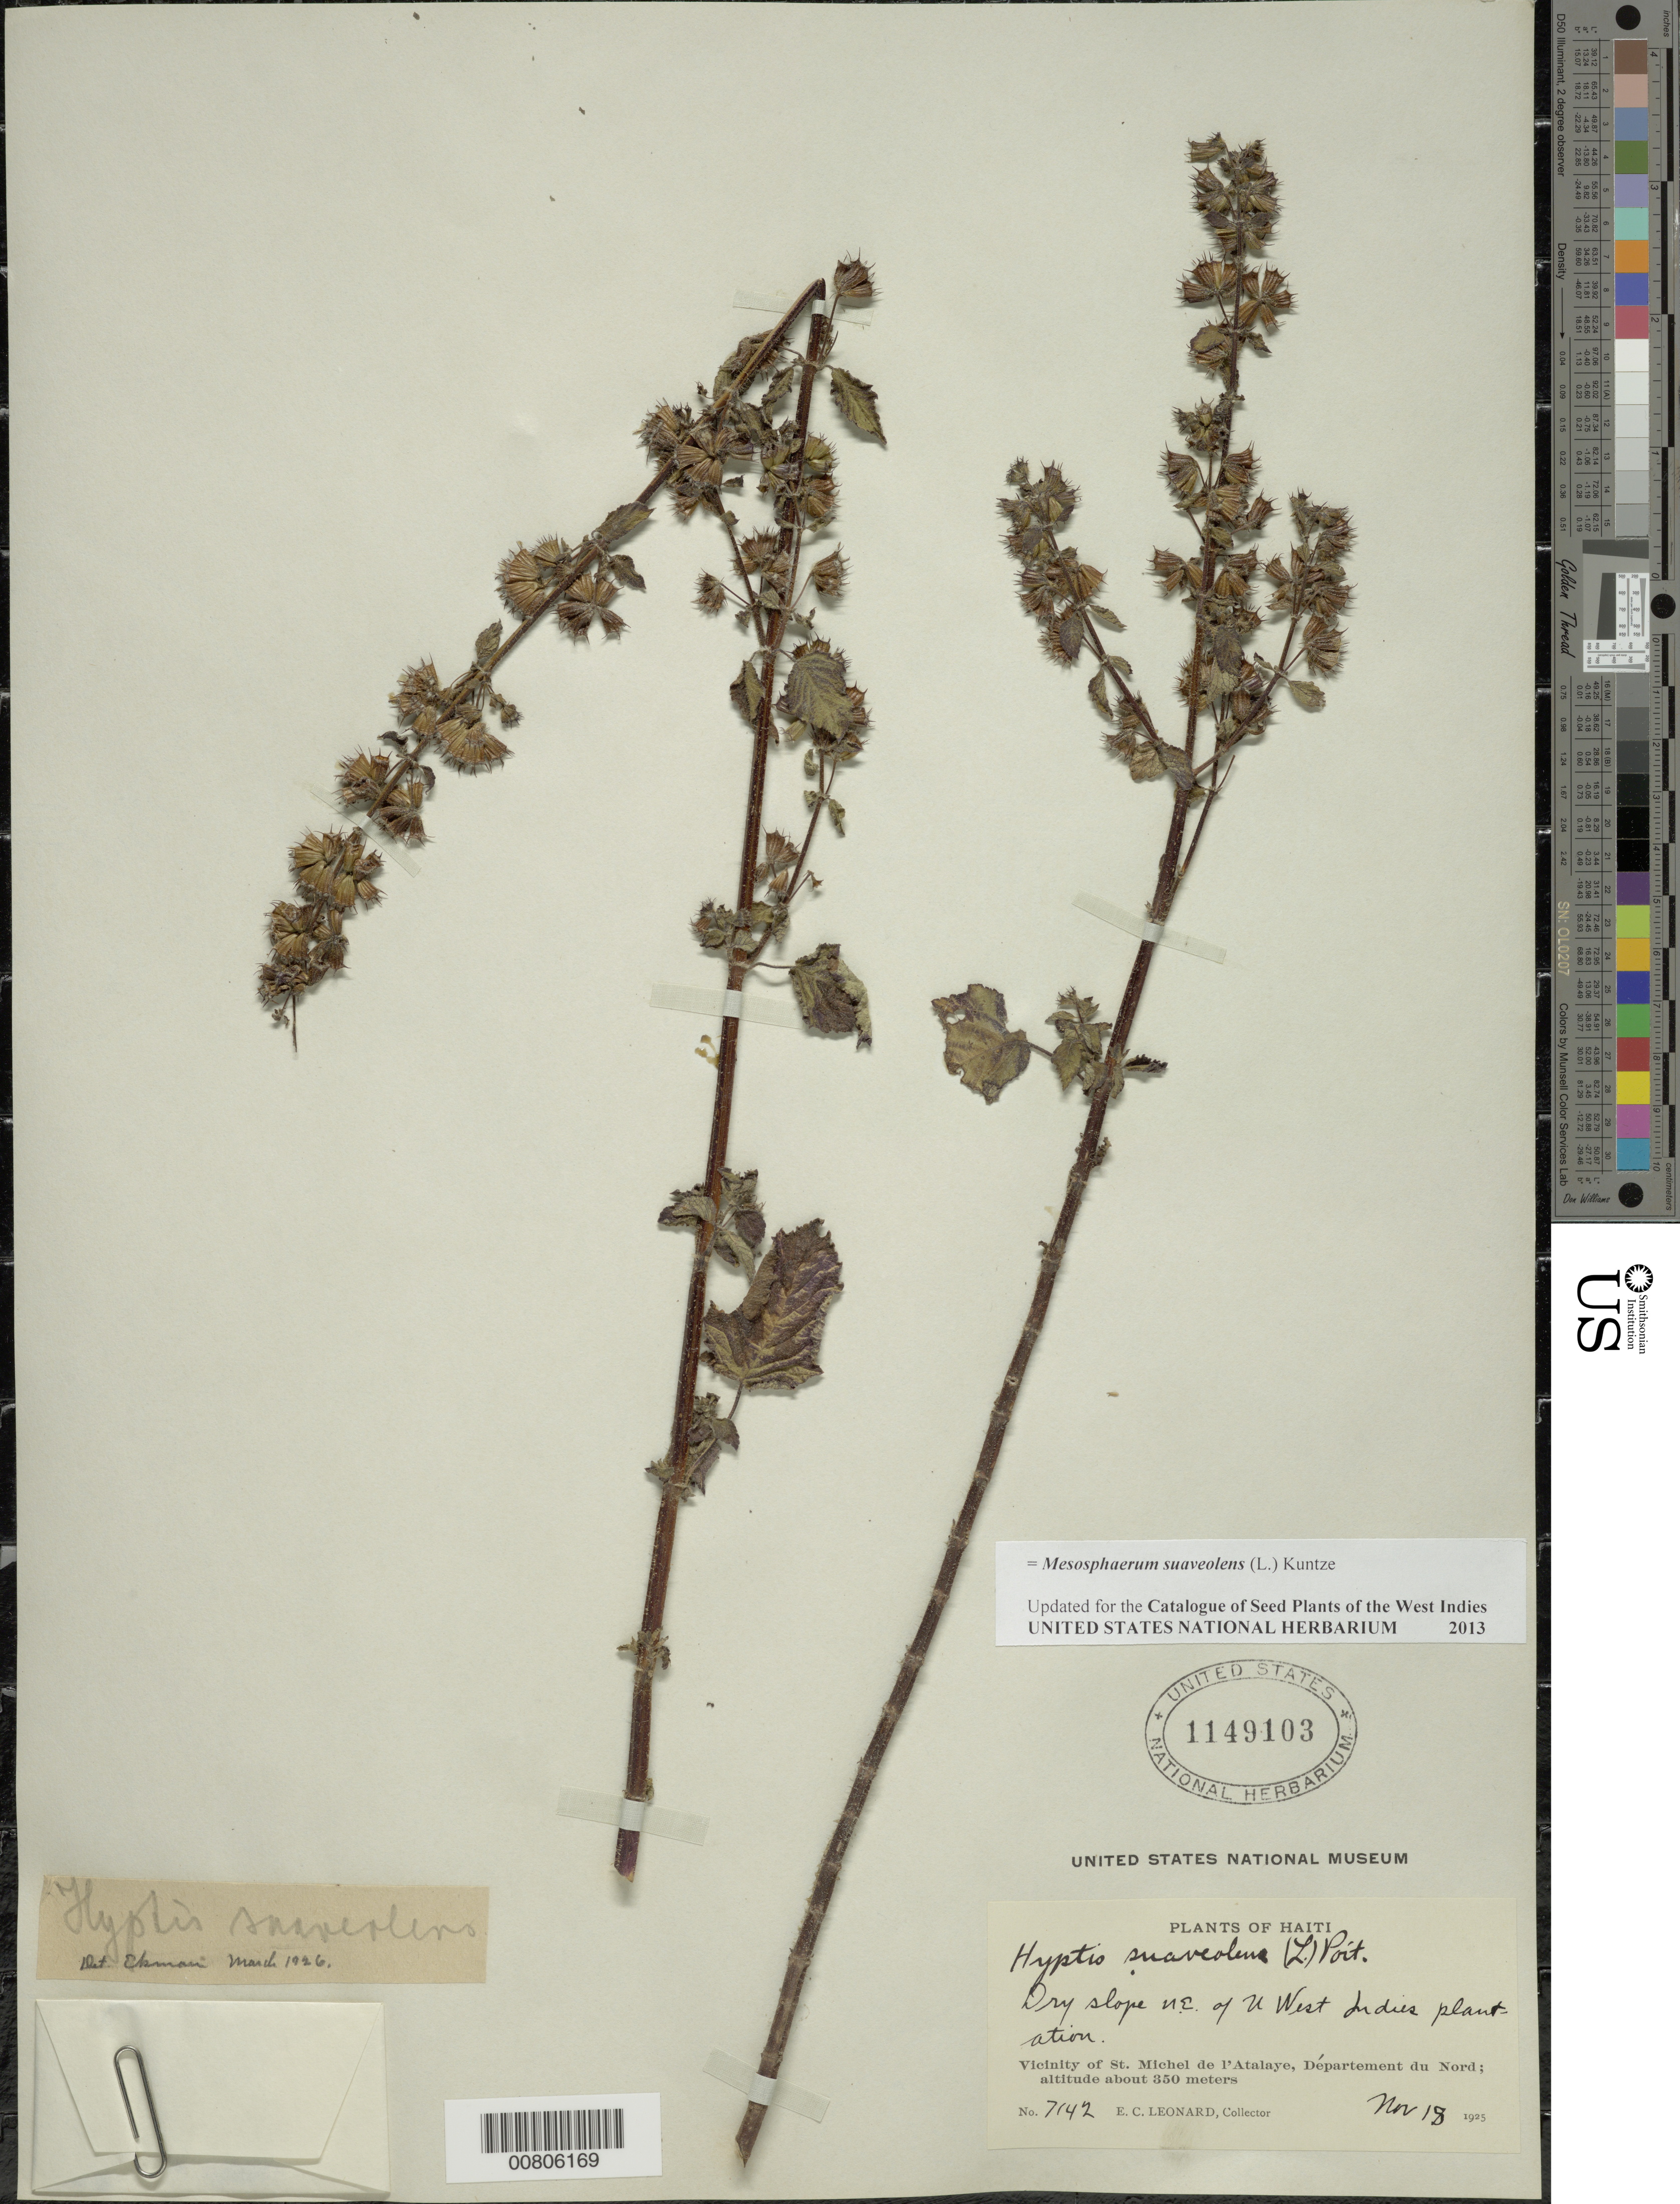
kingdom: Plantae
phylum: Tracheophyta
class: Magnoliopsida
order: Lamiales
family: Lamiaceae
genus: Mesosphaerum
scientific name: Mesosphaerum suaveolens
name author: (L.) Kuntze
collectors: E. C. Leonard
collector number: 7142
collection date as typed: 18 Nov 1925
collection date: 1925-11-18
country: Haiti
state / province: Artibonite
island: Hispaniola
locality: Vicinity of St. Michel de l'Atalaye, NE of U West Indies plantation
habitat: Dry slope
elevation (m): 350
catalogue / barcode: US 1149103